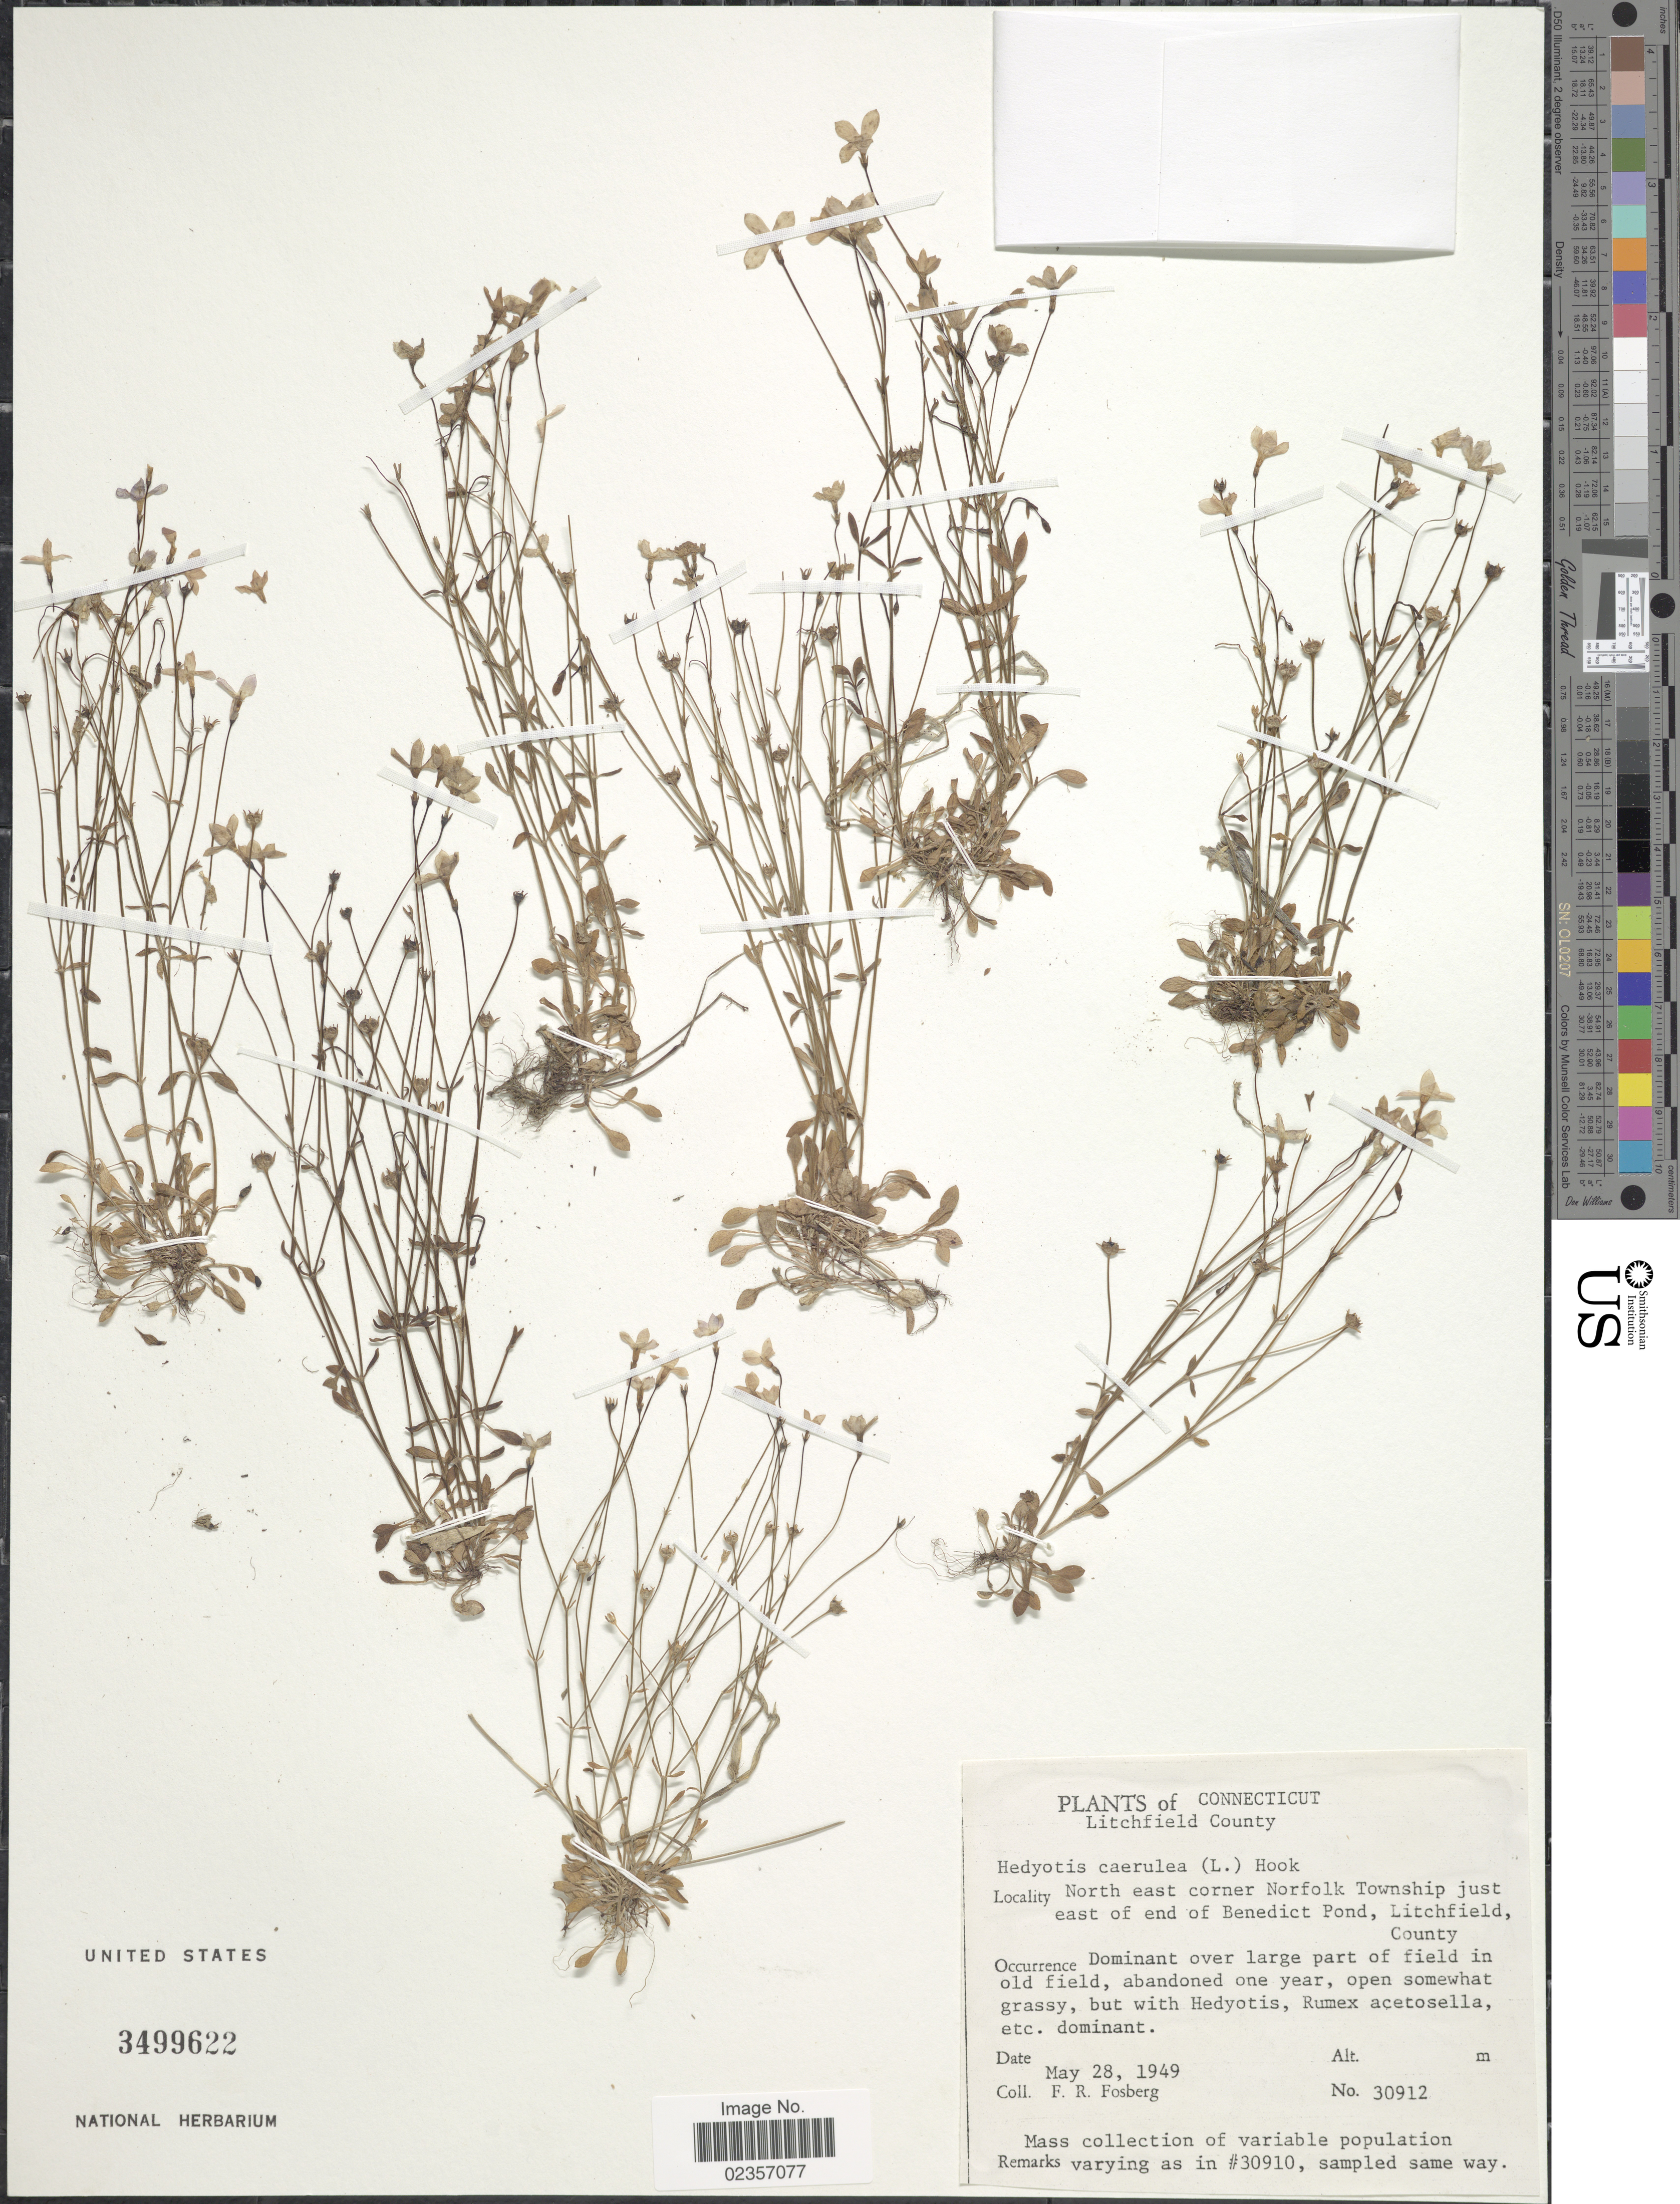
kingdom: Plantae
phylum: Tracheophyta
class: Magnoliopsida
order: Gentianales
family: Rubiaceae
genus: Houstonia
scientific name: Houstonia caerulea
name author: L.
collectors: F. R. Fosberg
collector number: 30912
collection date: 1949-05-28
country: United States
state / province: Connecticut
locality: Litchfield County, North east corner Norfolk Township just east of end of Benedict Pond, Litchfield County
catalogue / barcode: US 3499622